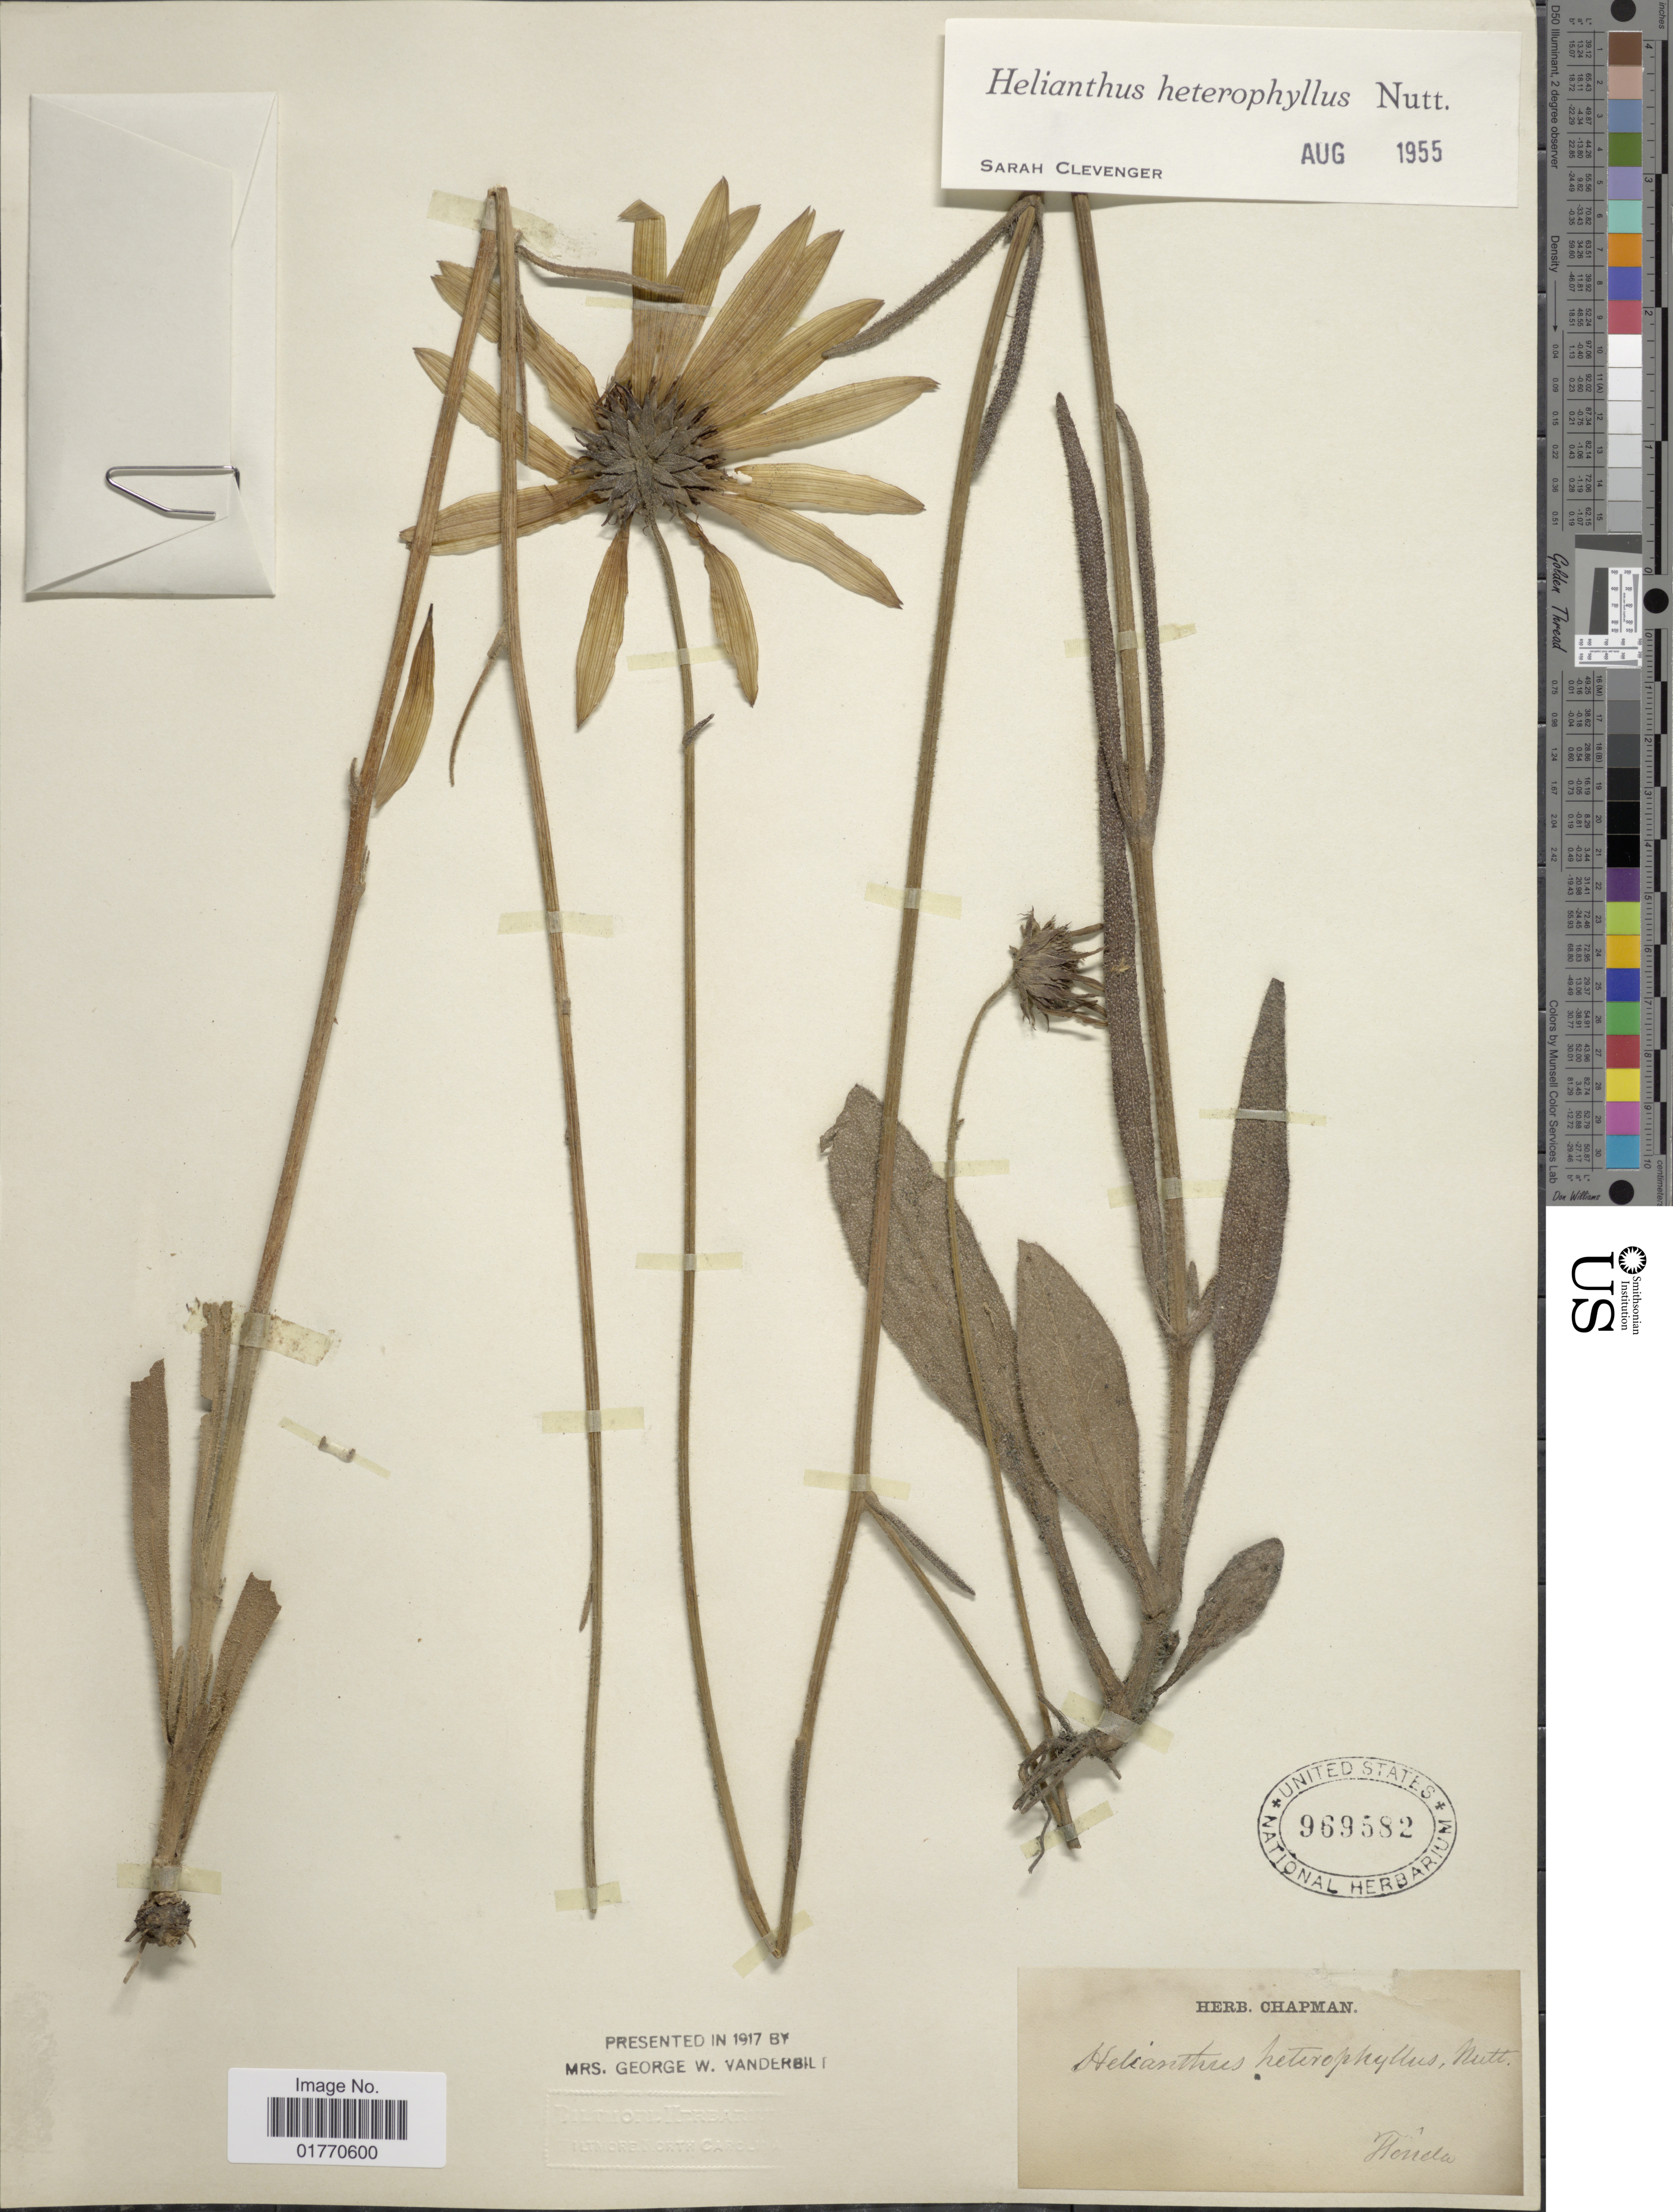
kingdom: Plantae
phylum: Tracheophyta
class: Magnoliopsida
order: Asterales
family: Asteraceae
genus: Helianthus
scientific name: Helianthus heterophyllus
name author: Nutt.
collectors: ex herb. Chapman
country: United States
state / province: Florida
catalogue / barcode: US 969582